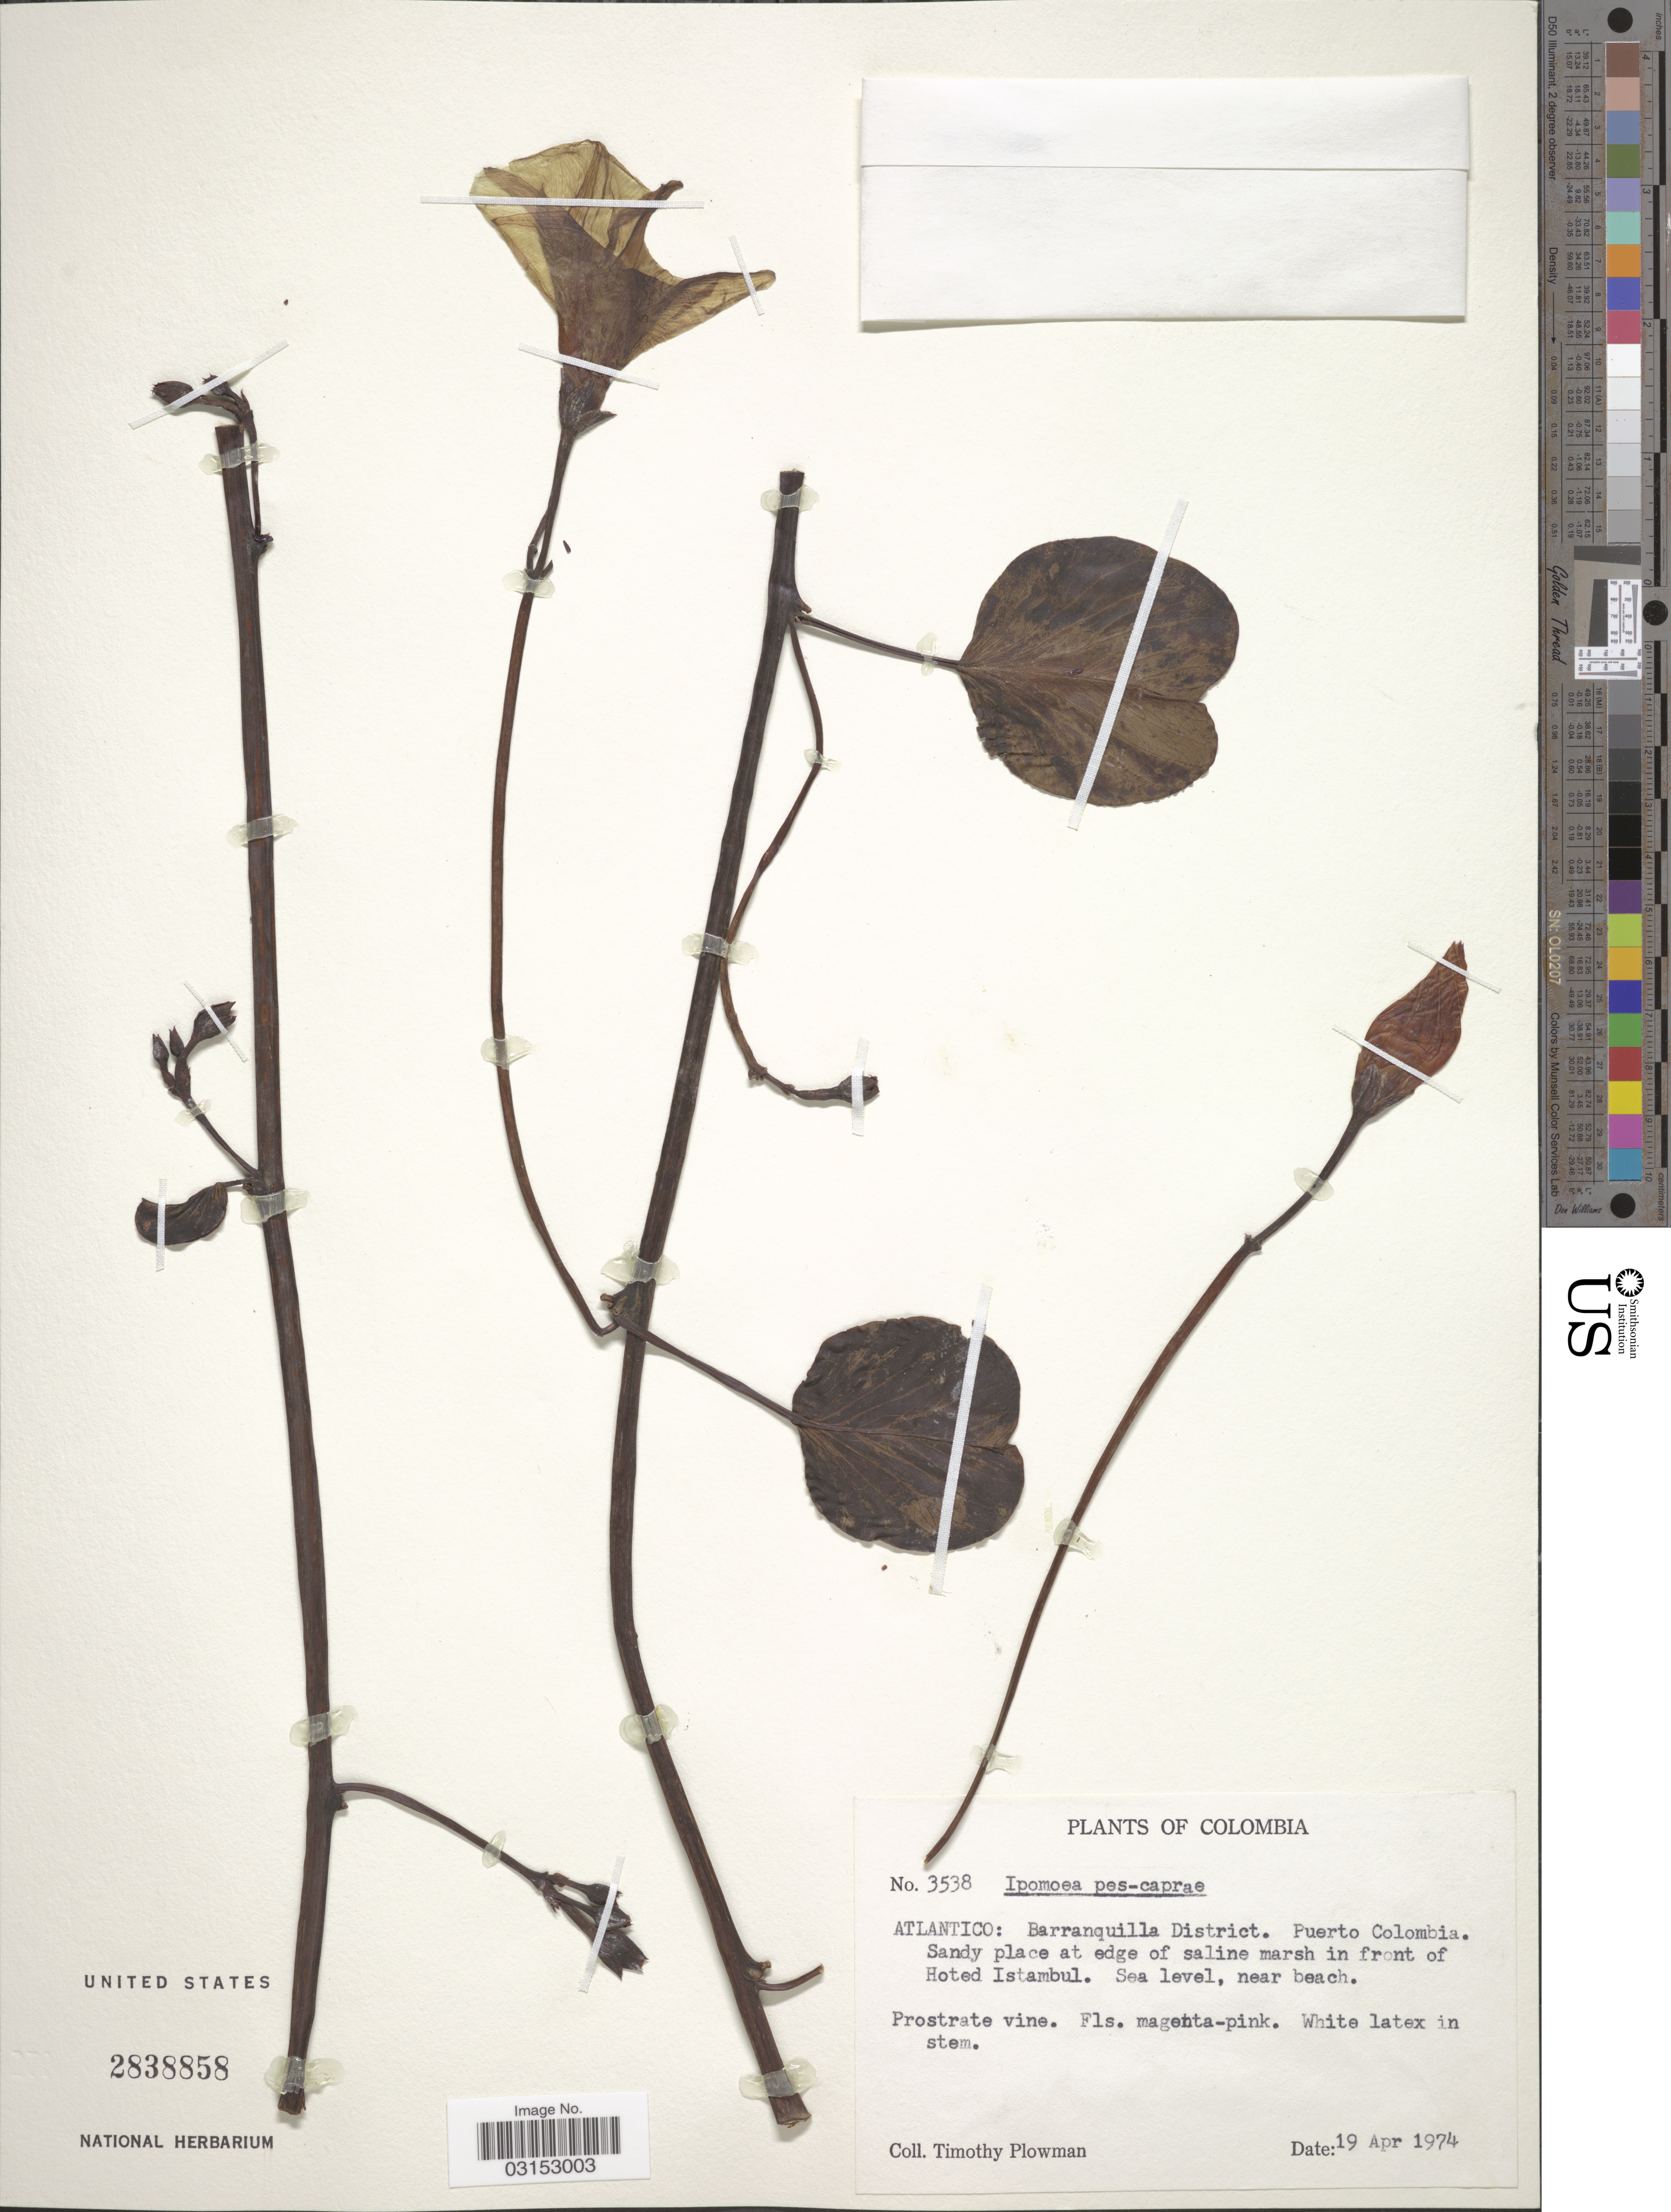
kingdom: Plantae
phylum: Tracheophyta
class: Magnoliopsida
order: Solanales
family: Convolvulaceae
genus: Ipomoea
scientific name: Ipomoea pes-caprae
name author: (L.) R. Br.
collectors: T. Plowman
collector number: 3538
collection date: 1974-04-19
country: Colombia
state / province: Atlántico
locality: Barranquilla District. Puerto Colombia. In front of Hotel Istambul.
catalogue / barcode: US 2838858